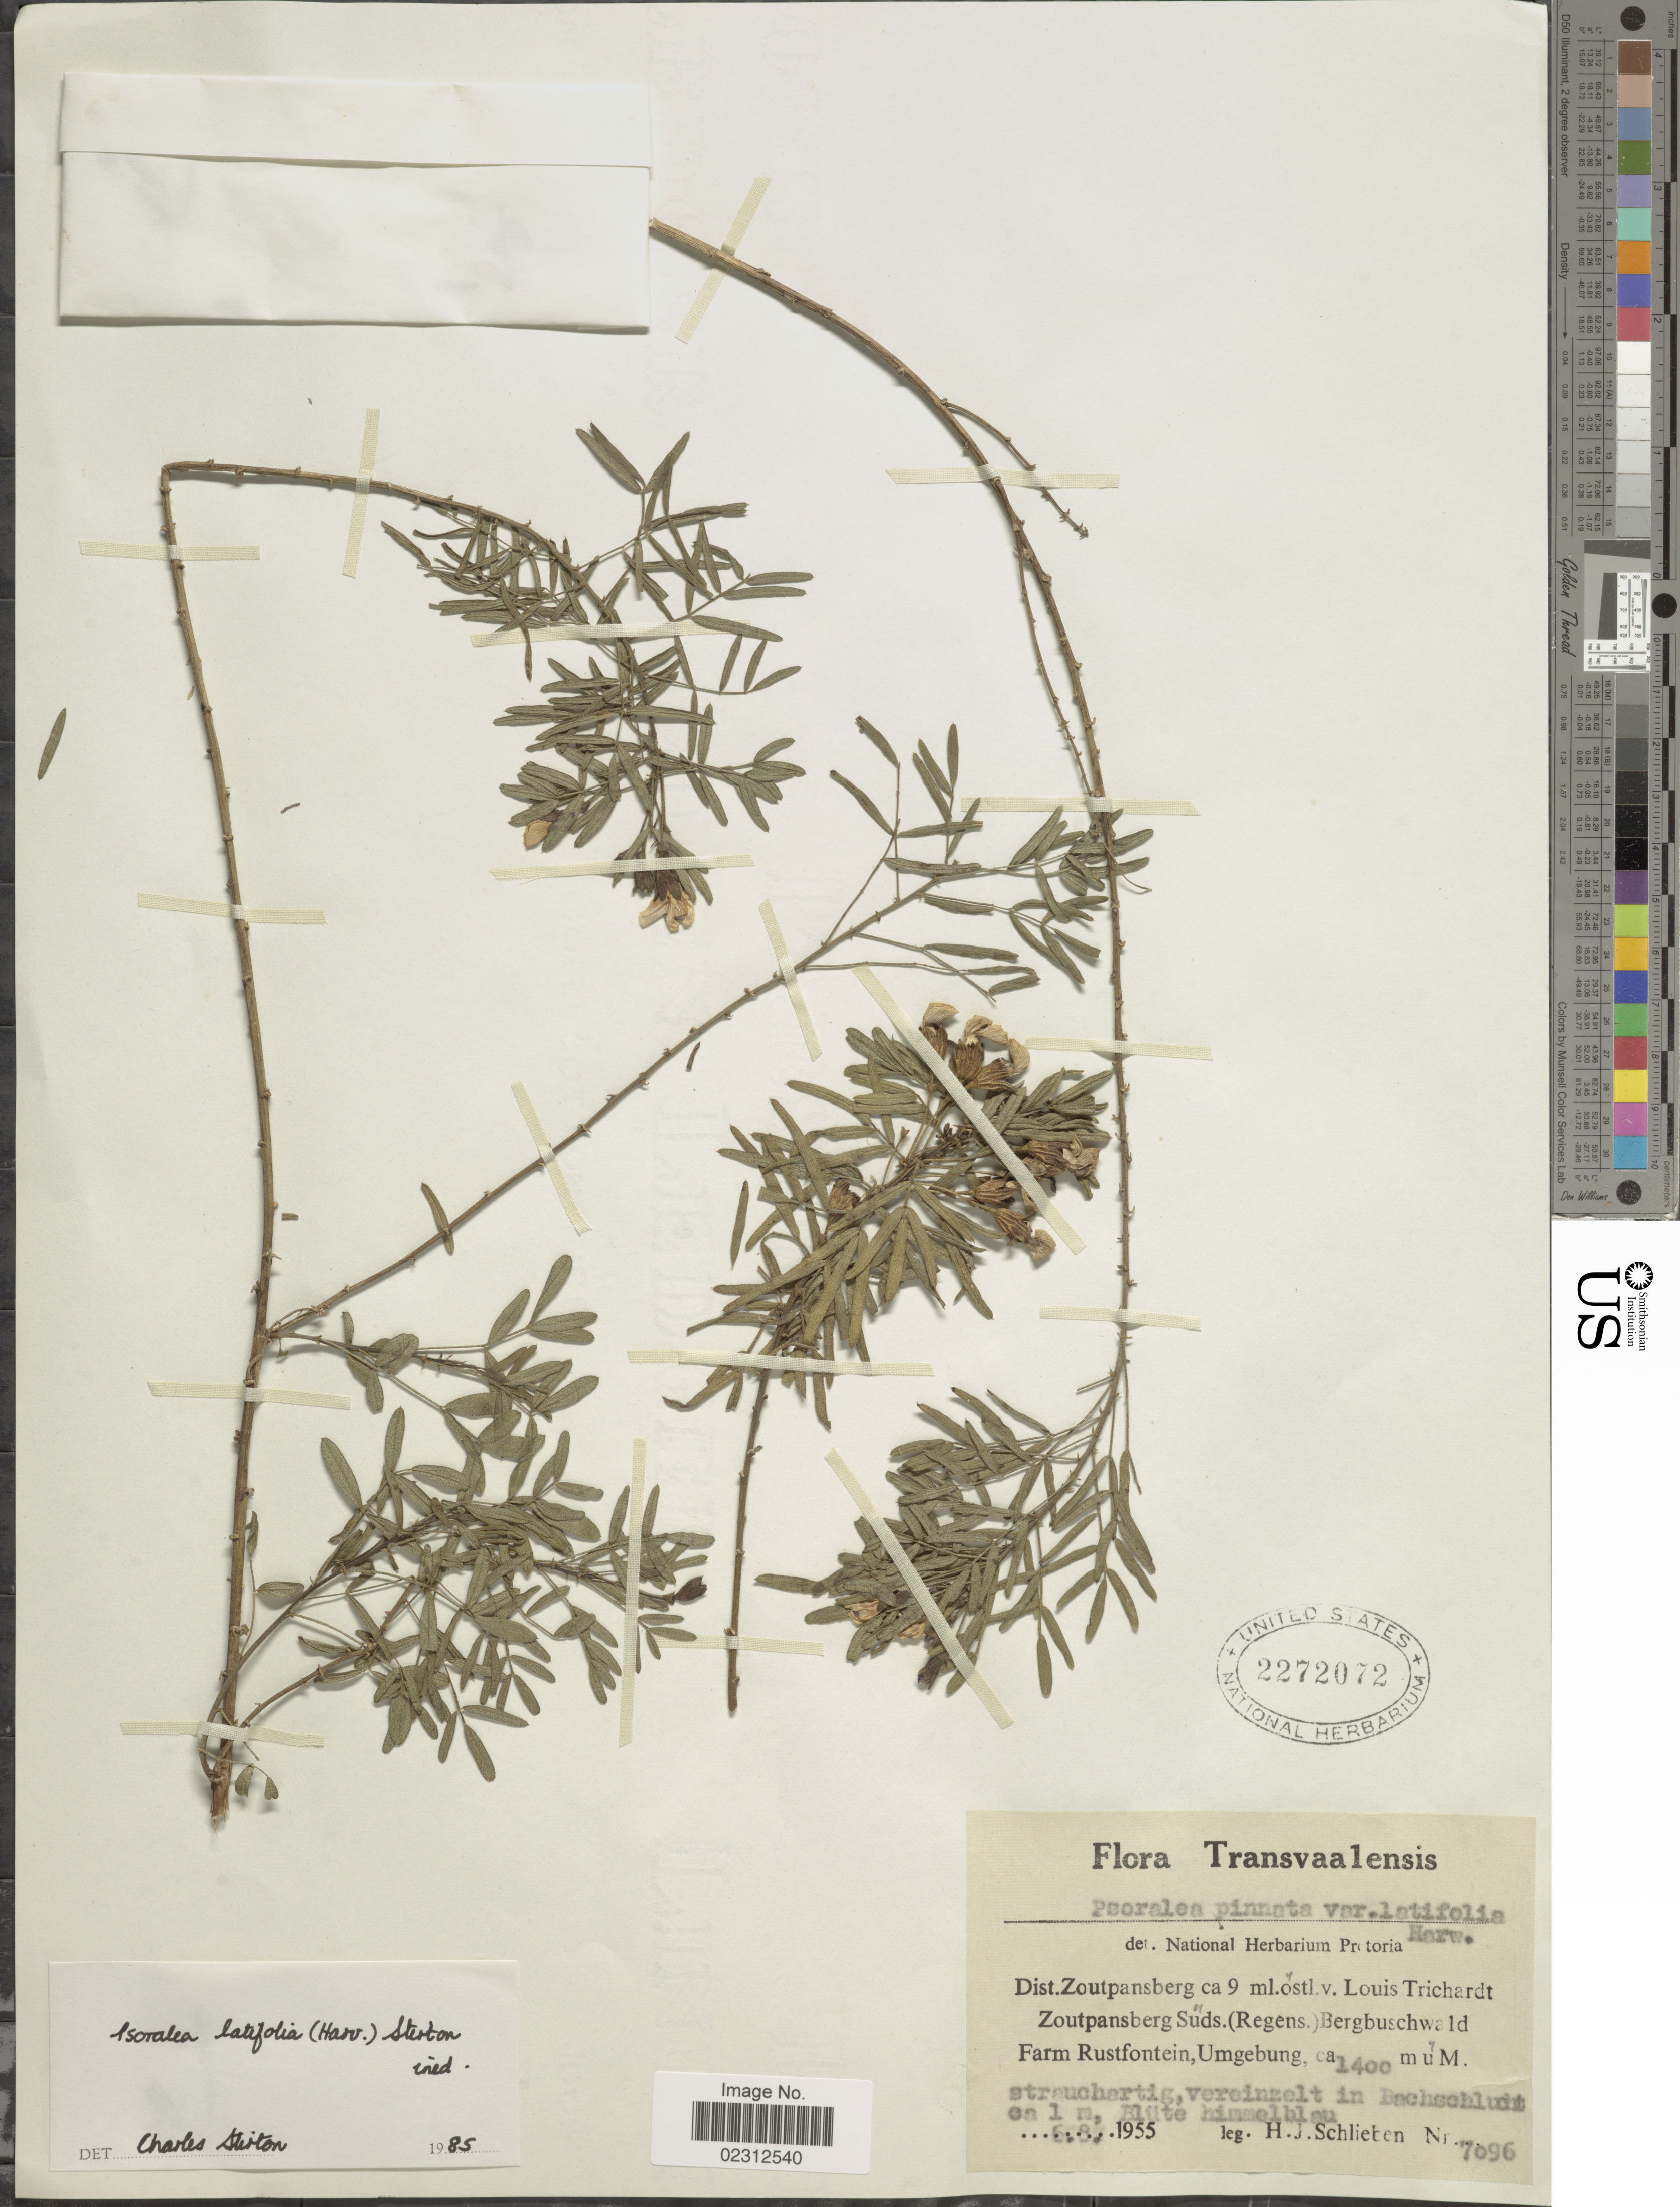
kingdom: Plantae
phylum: Tracheophyta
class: Magnoliopsida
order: Fabales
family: Fabaceae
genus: Psoralea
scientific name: Psoralea latifolia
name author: Torr.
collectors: H. J. Schlieben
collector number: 7096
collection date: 1955-08-05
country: South Africa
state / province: Limpopo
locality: Transvaalensis, Dist. Zoutpansberg ca. 9 ml, ost. v. Louis Trichardt Zoutpansberg Suds. (Regens) Bergbuschwald Farm Rustfontein, Umgebung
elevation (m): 1400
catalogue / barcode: US 2272072